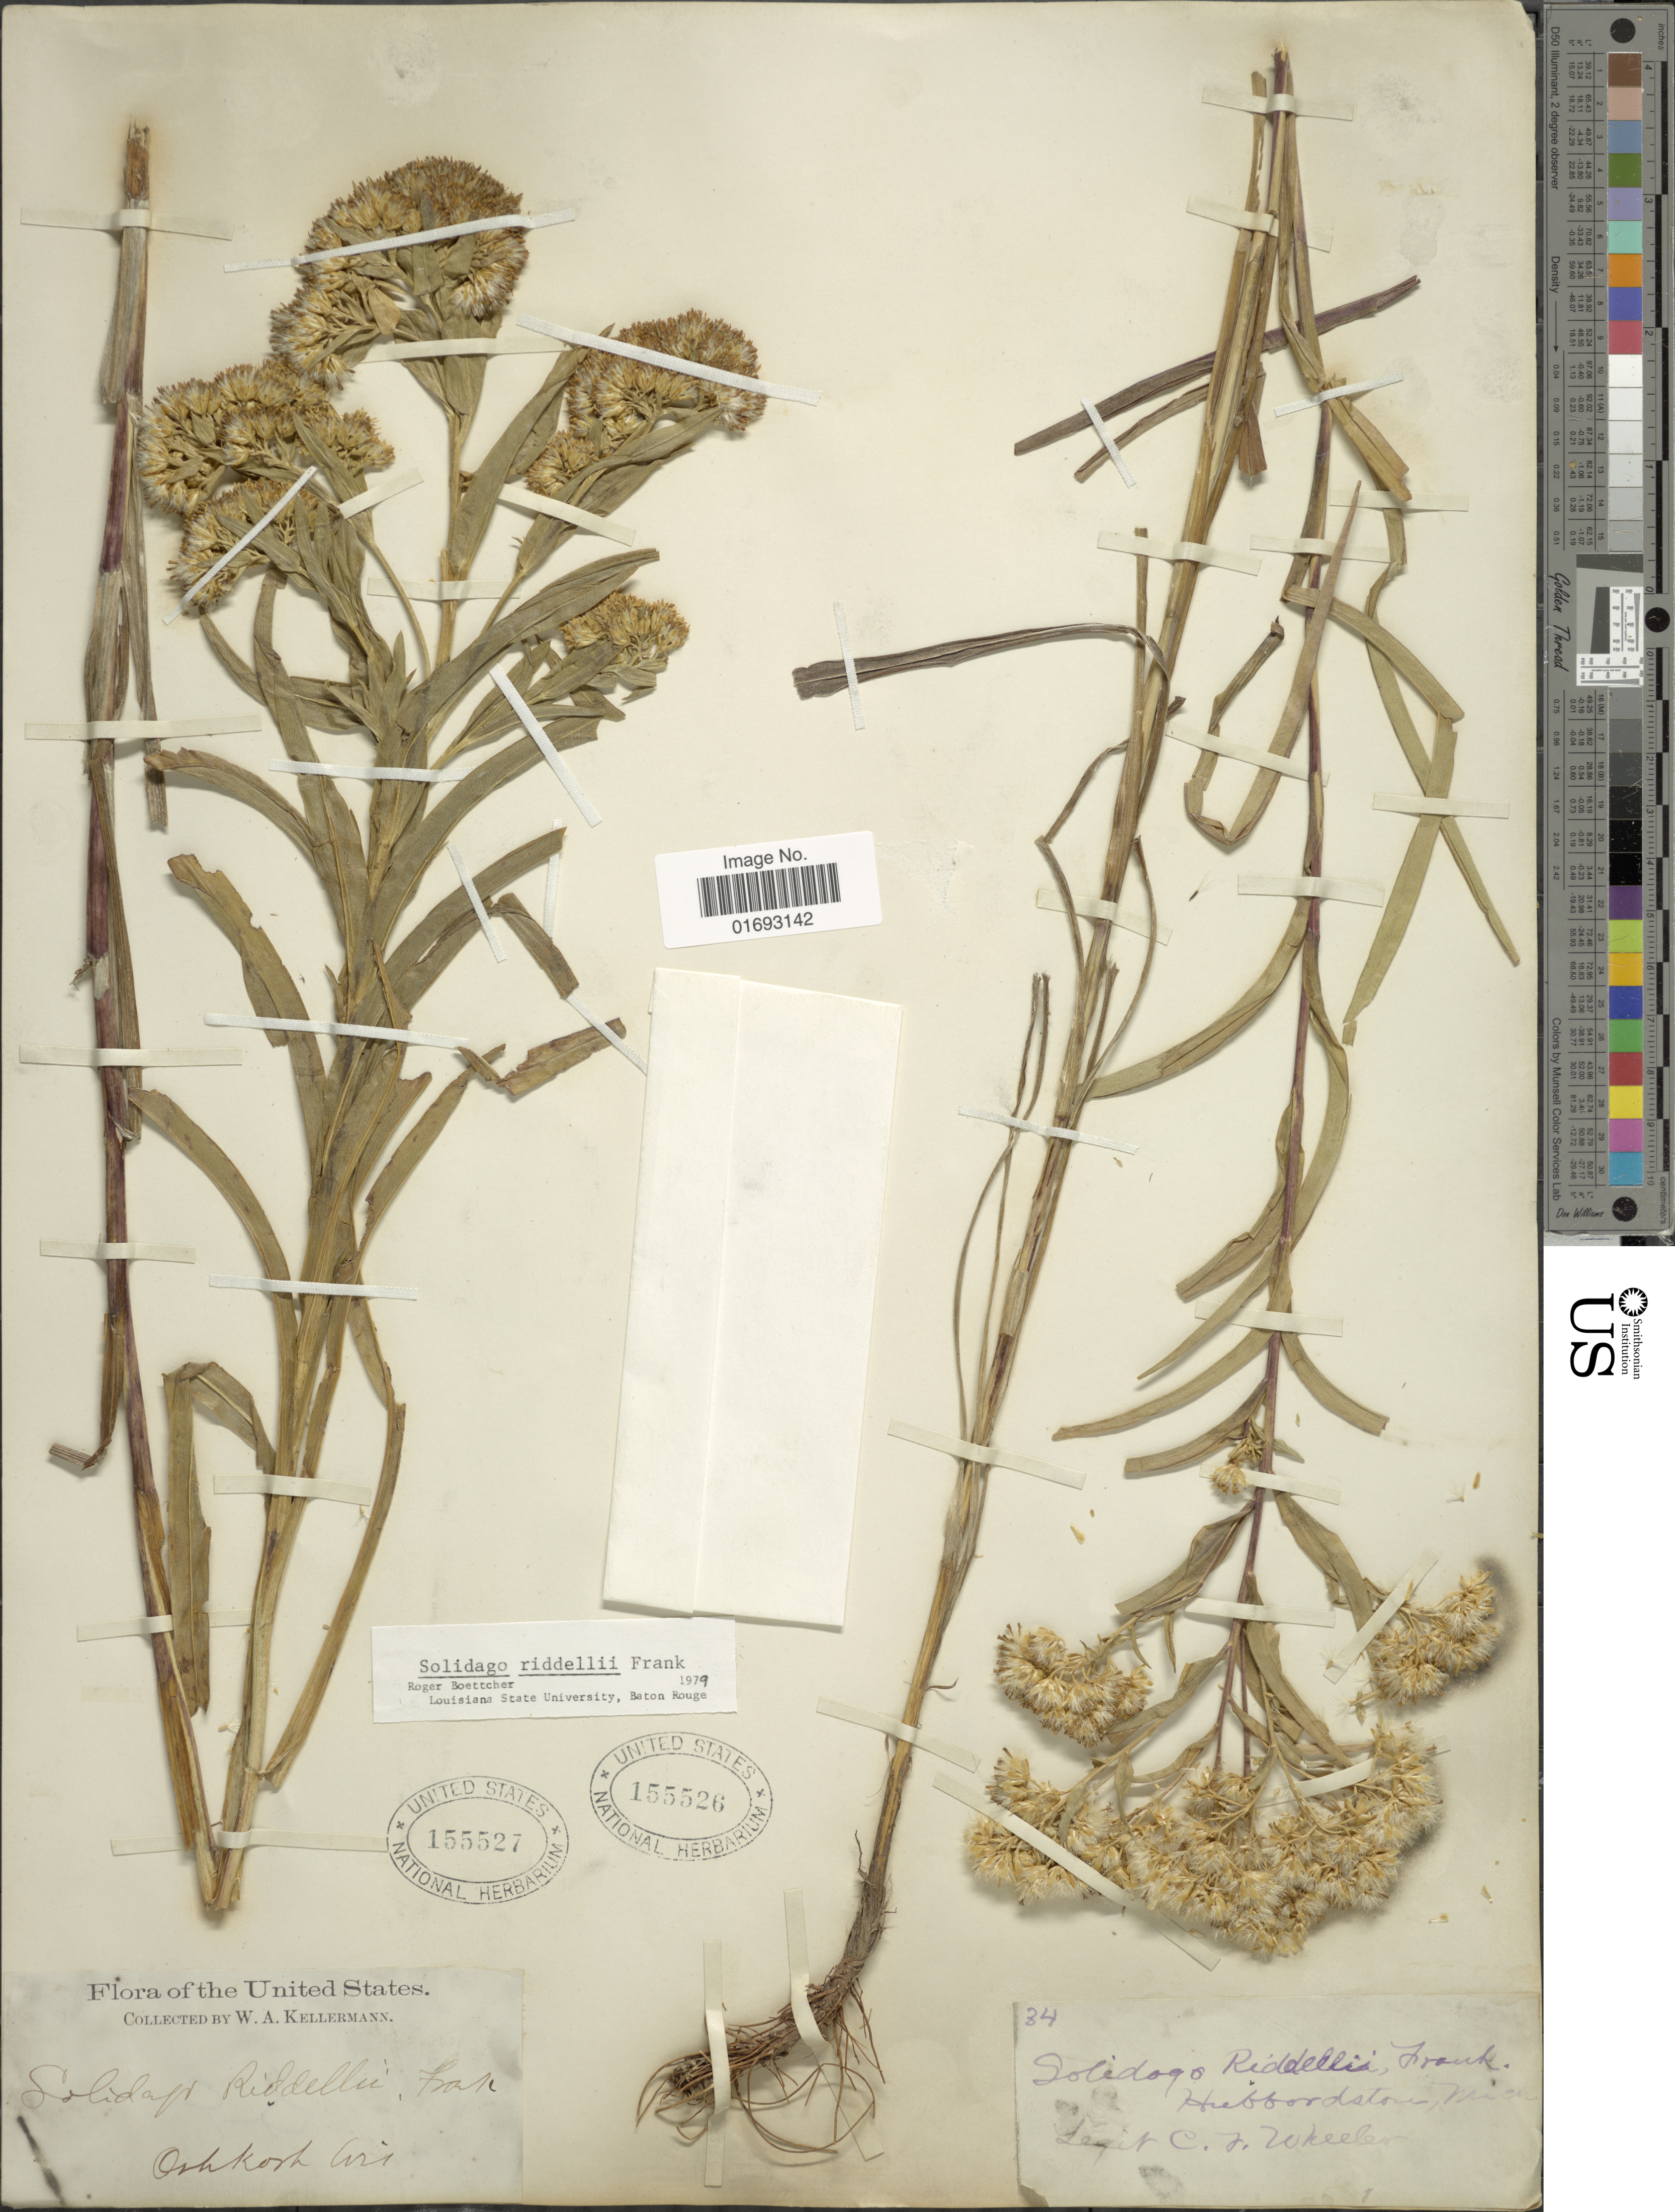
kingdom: Plantae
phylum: Tracheophyta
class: Magnoliopsida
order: Asterales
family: Asteraceae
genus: Oligoneuron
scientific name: Oligoneuron riddellii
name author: (Frank) Rydb.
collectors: C. Wheeler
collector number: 34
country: United States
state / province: Michigan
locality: Hubbardston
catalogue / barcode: US 155256